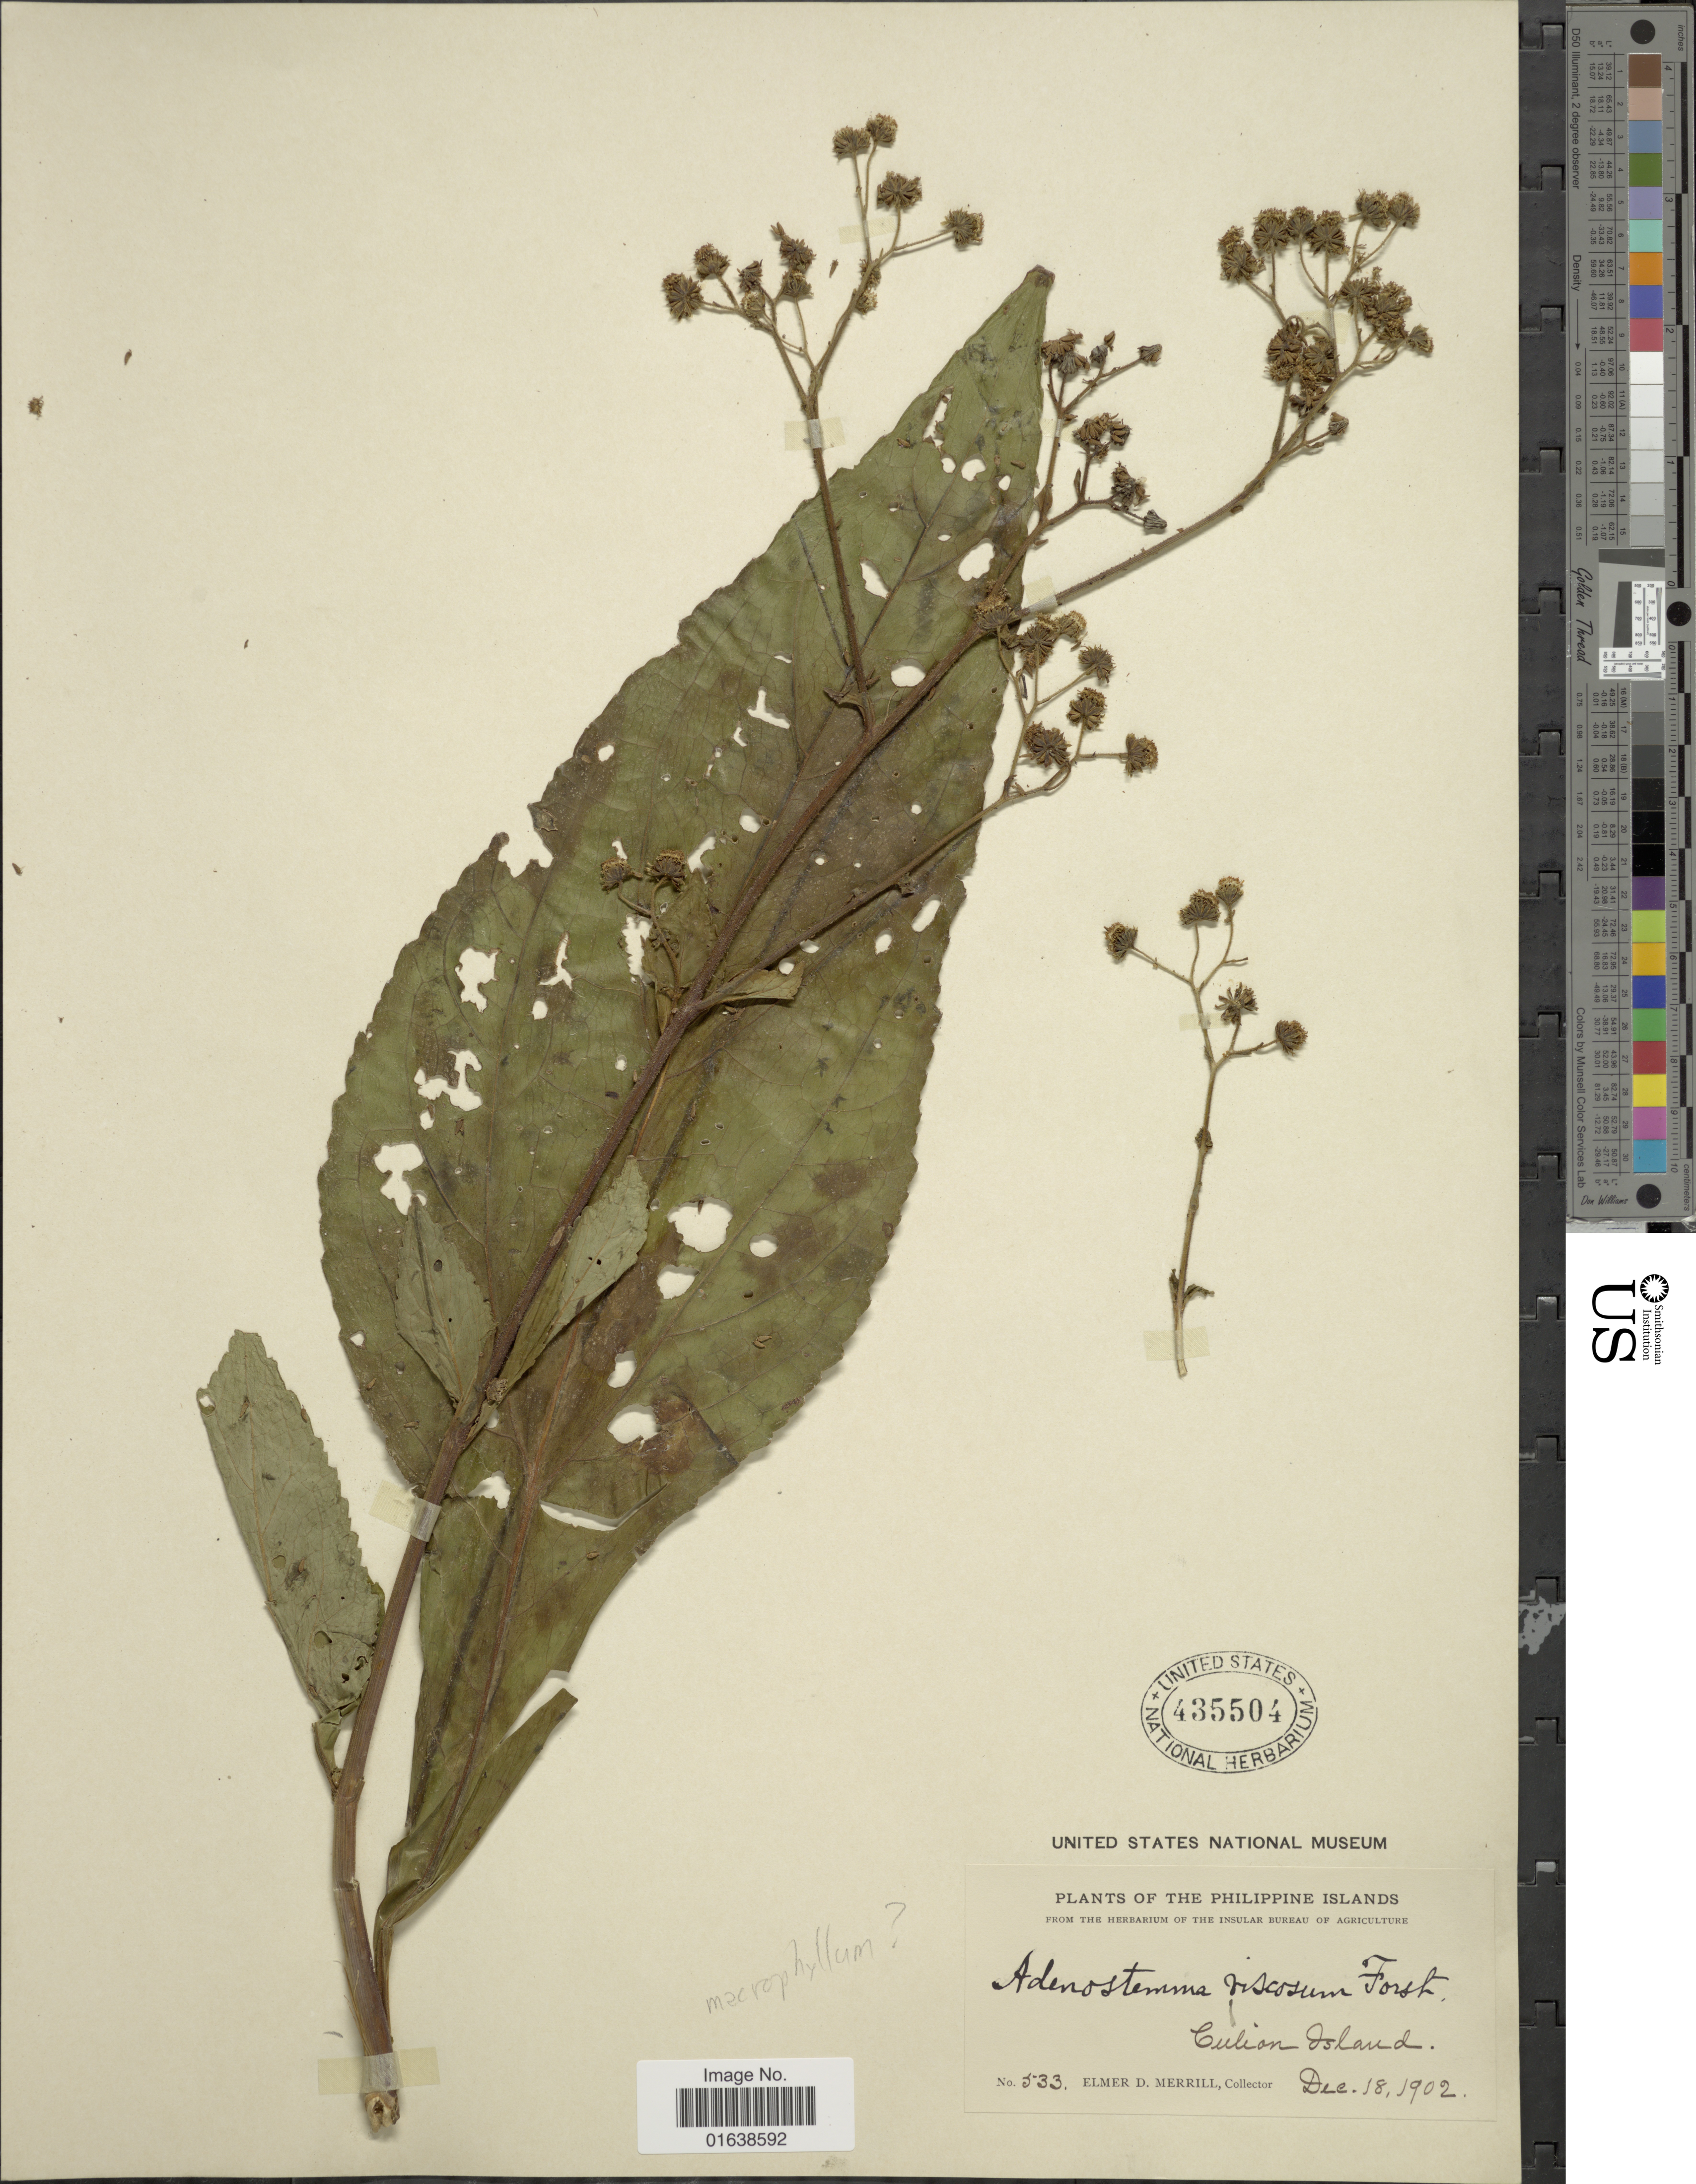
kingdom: Plantae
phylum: Tracheophyta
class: Magnoliopsida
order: Asterales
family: Asteraceae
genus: Adenostemma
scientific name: Adenostemma macrophyllum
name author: (Blume) DC.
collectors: E. D. Merrill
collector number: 533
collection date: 1902-12-18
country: Philippines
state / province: Mimaropa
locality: Culion Island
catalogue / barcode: US 435504